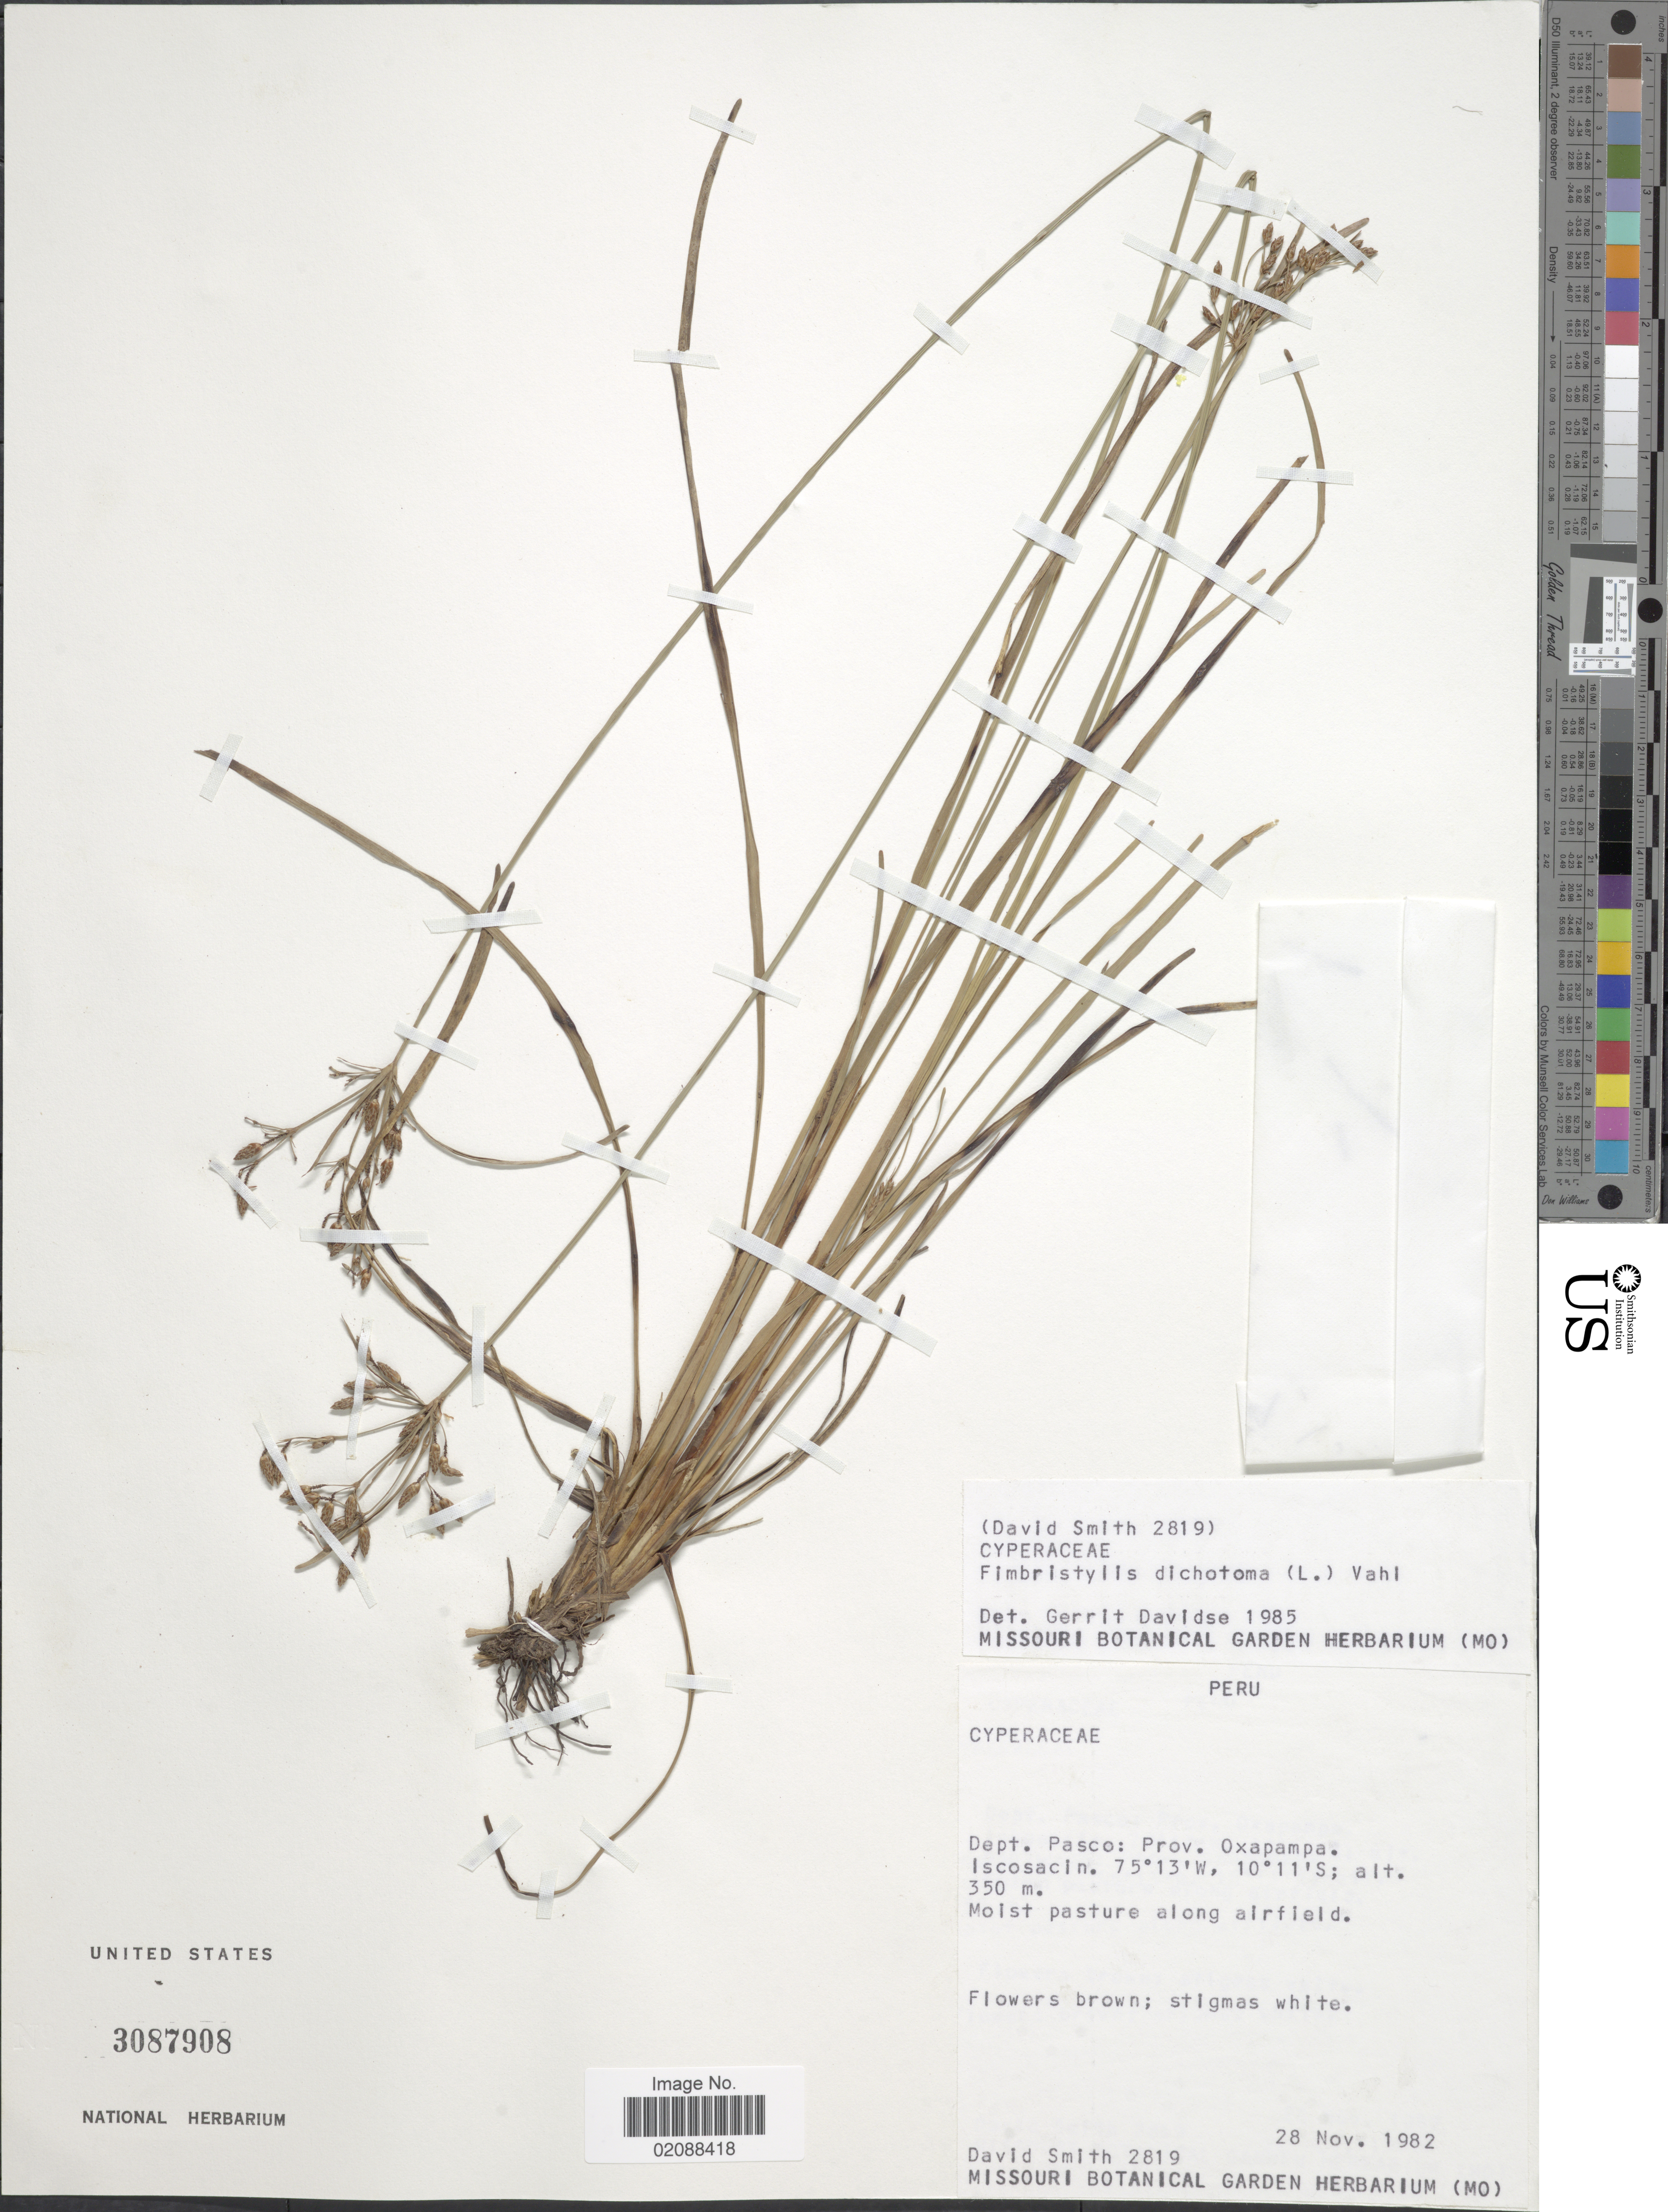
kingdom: Plantae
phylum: Tracheophyta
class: Liliopsida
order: Poales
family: Cyperaceae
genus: Fimbristylis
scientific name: Fimbristylis dichotoma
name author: (L.) Vahl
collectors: D. Smith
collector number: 2819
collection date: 1982-11-28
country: Peru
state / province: Pasco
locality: Prov. Oxapampa. Iscosacin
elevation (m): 350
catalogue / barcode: US 3087908